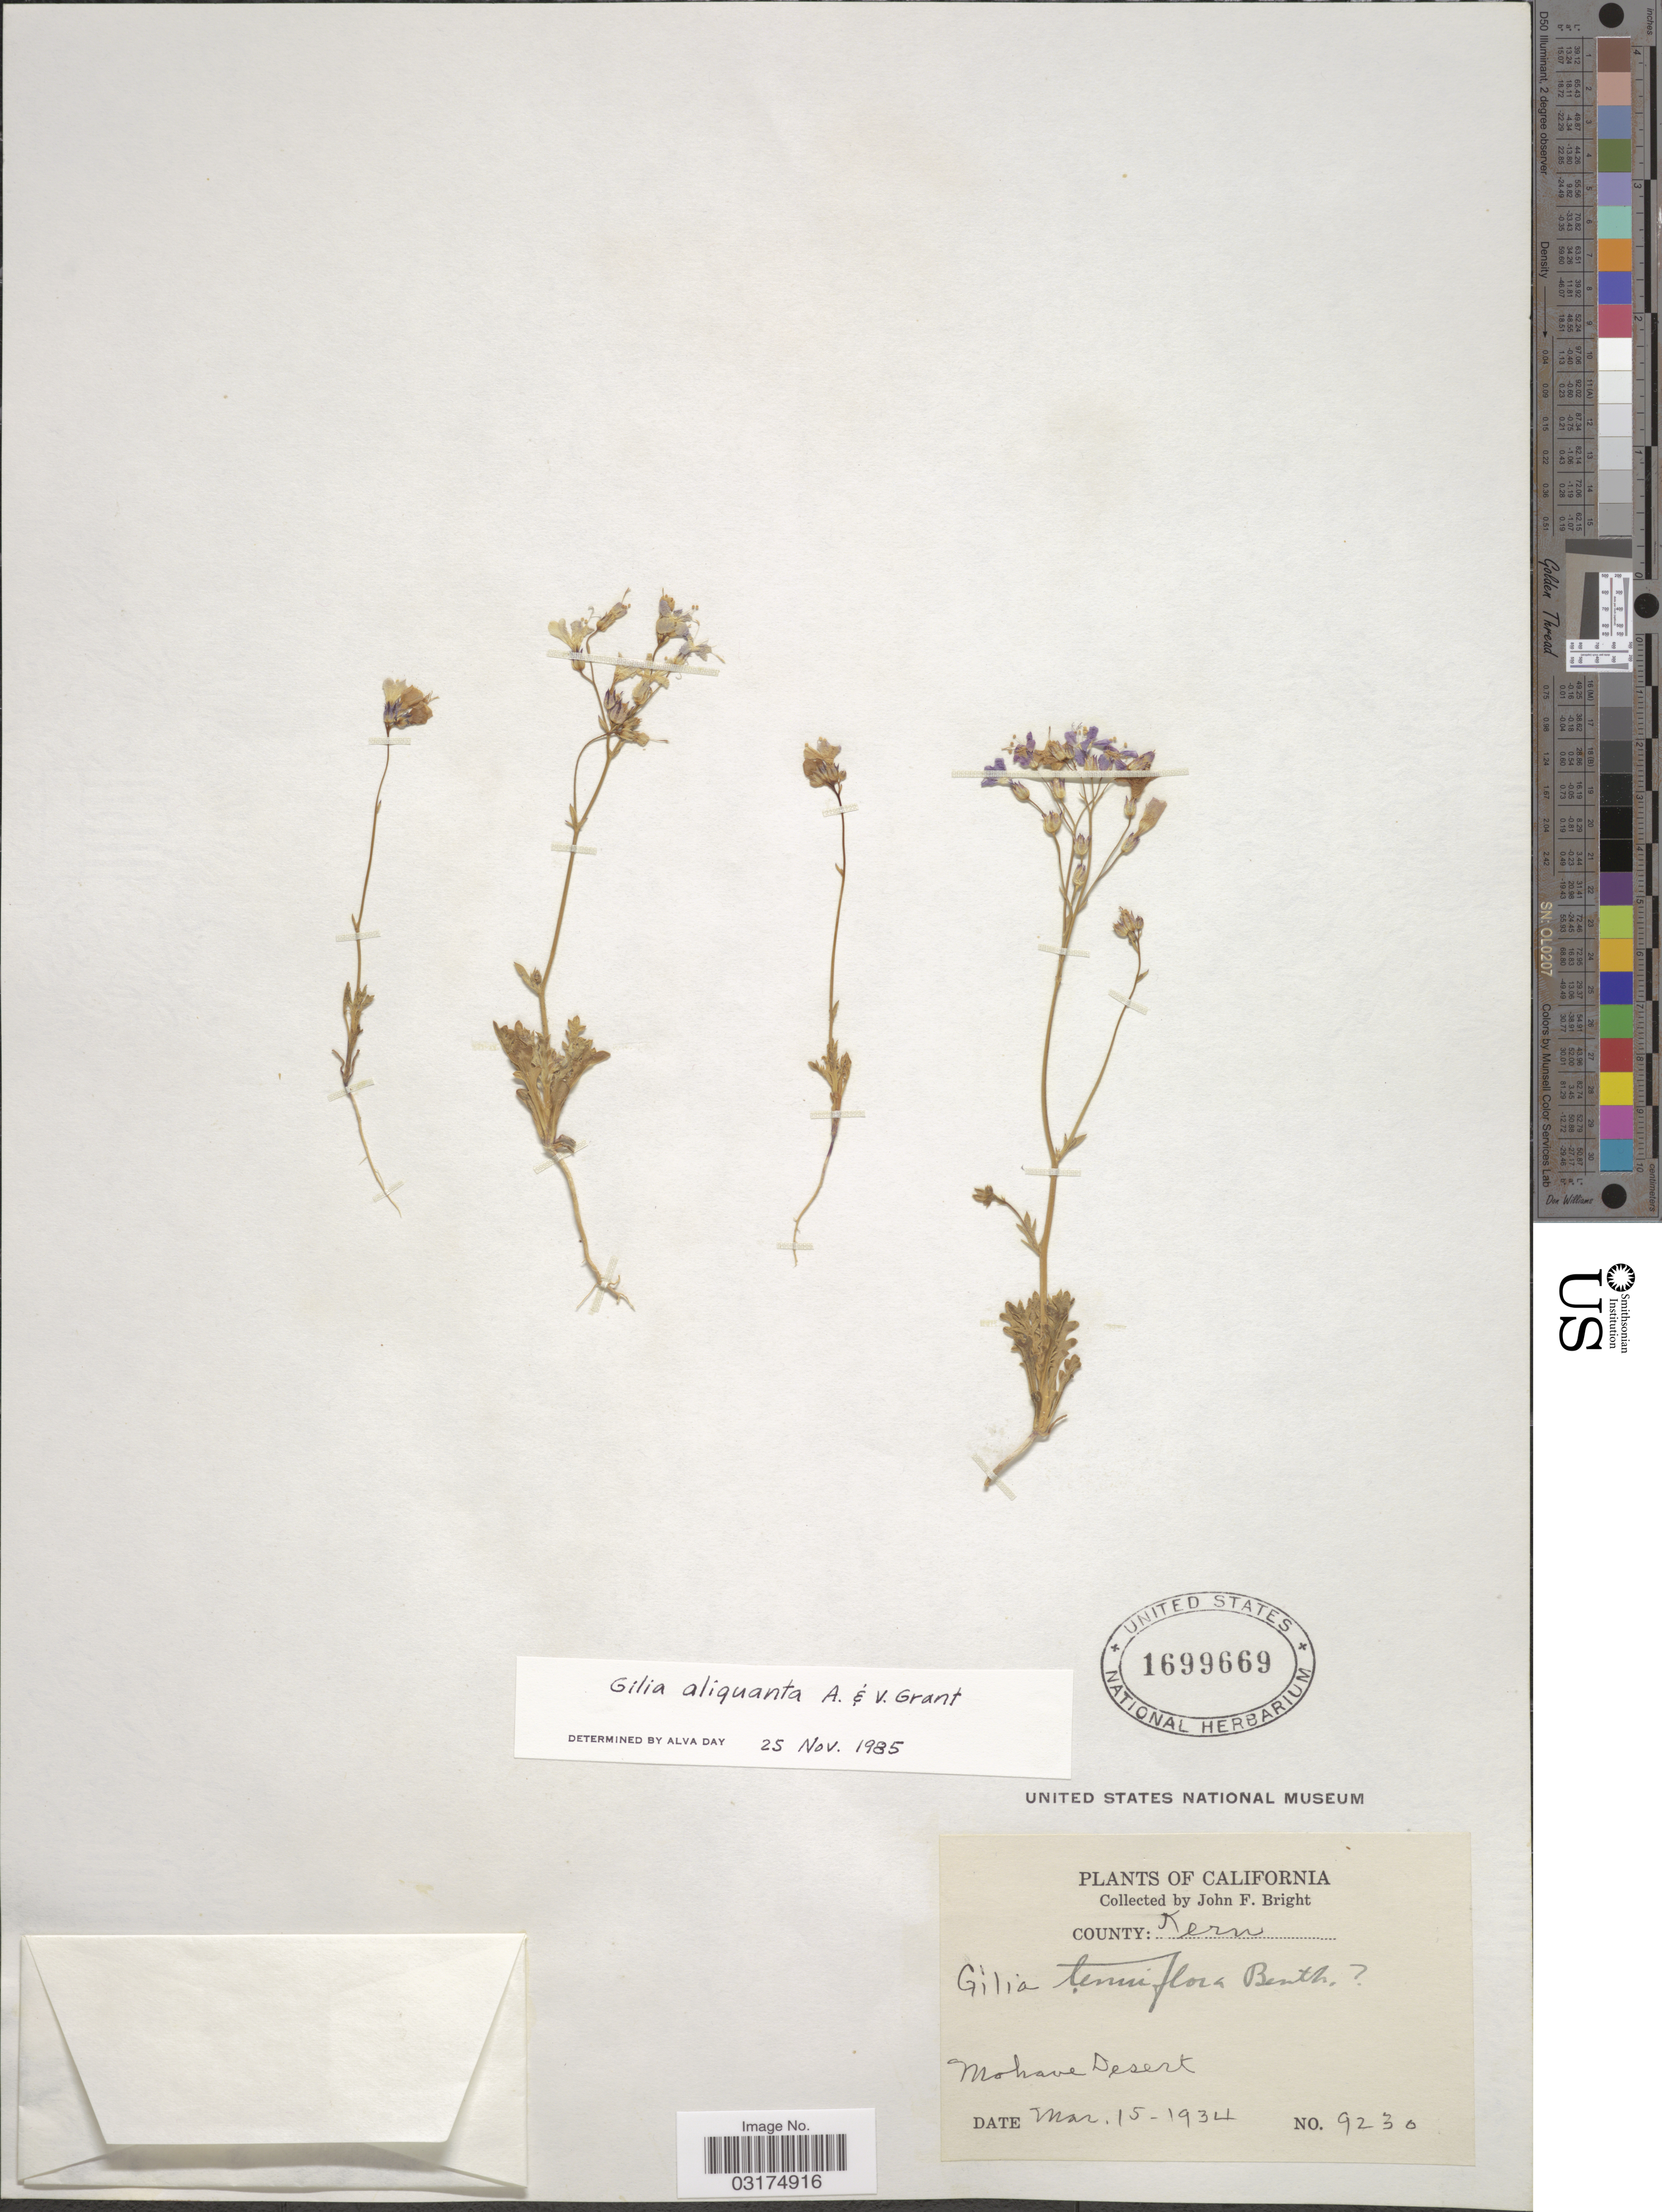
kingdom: Plantae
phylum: Tracheophyta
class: Magnoliopsida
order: Ericales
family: Polemoniaceae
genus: Gilia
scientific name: Gilia aliquanta subsp. aliquanta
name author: A.D. Grant & V.E. Grant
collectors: J. Bright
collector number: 9230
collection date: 1934-03-15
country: United States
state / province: California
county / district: Kern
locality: County: Kern. Mohave Desert.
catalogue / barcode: US 1699669